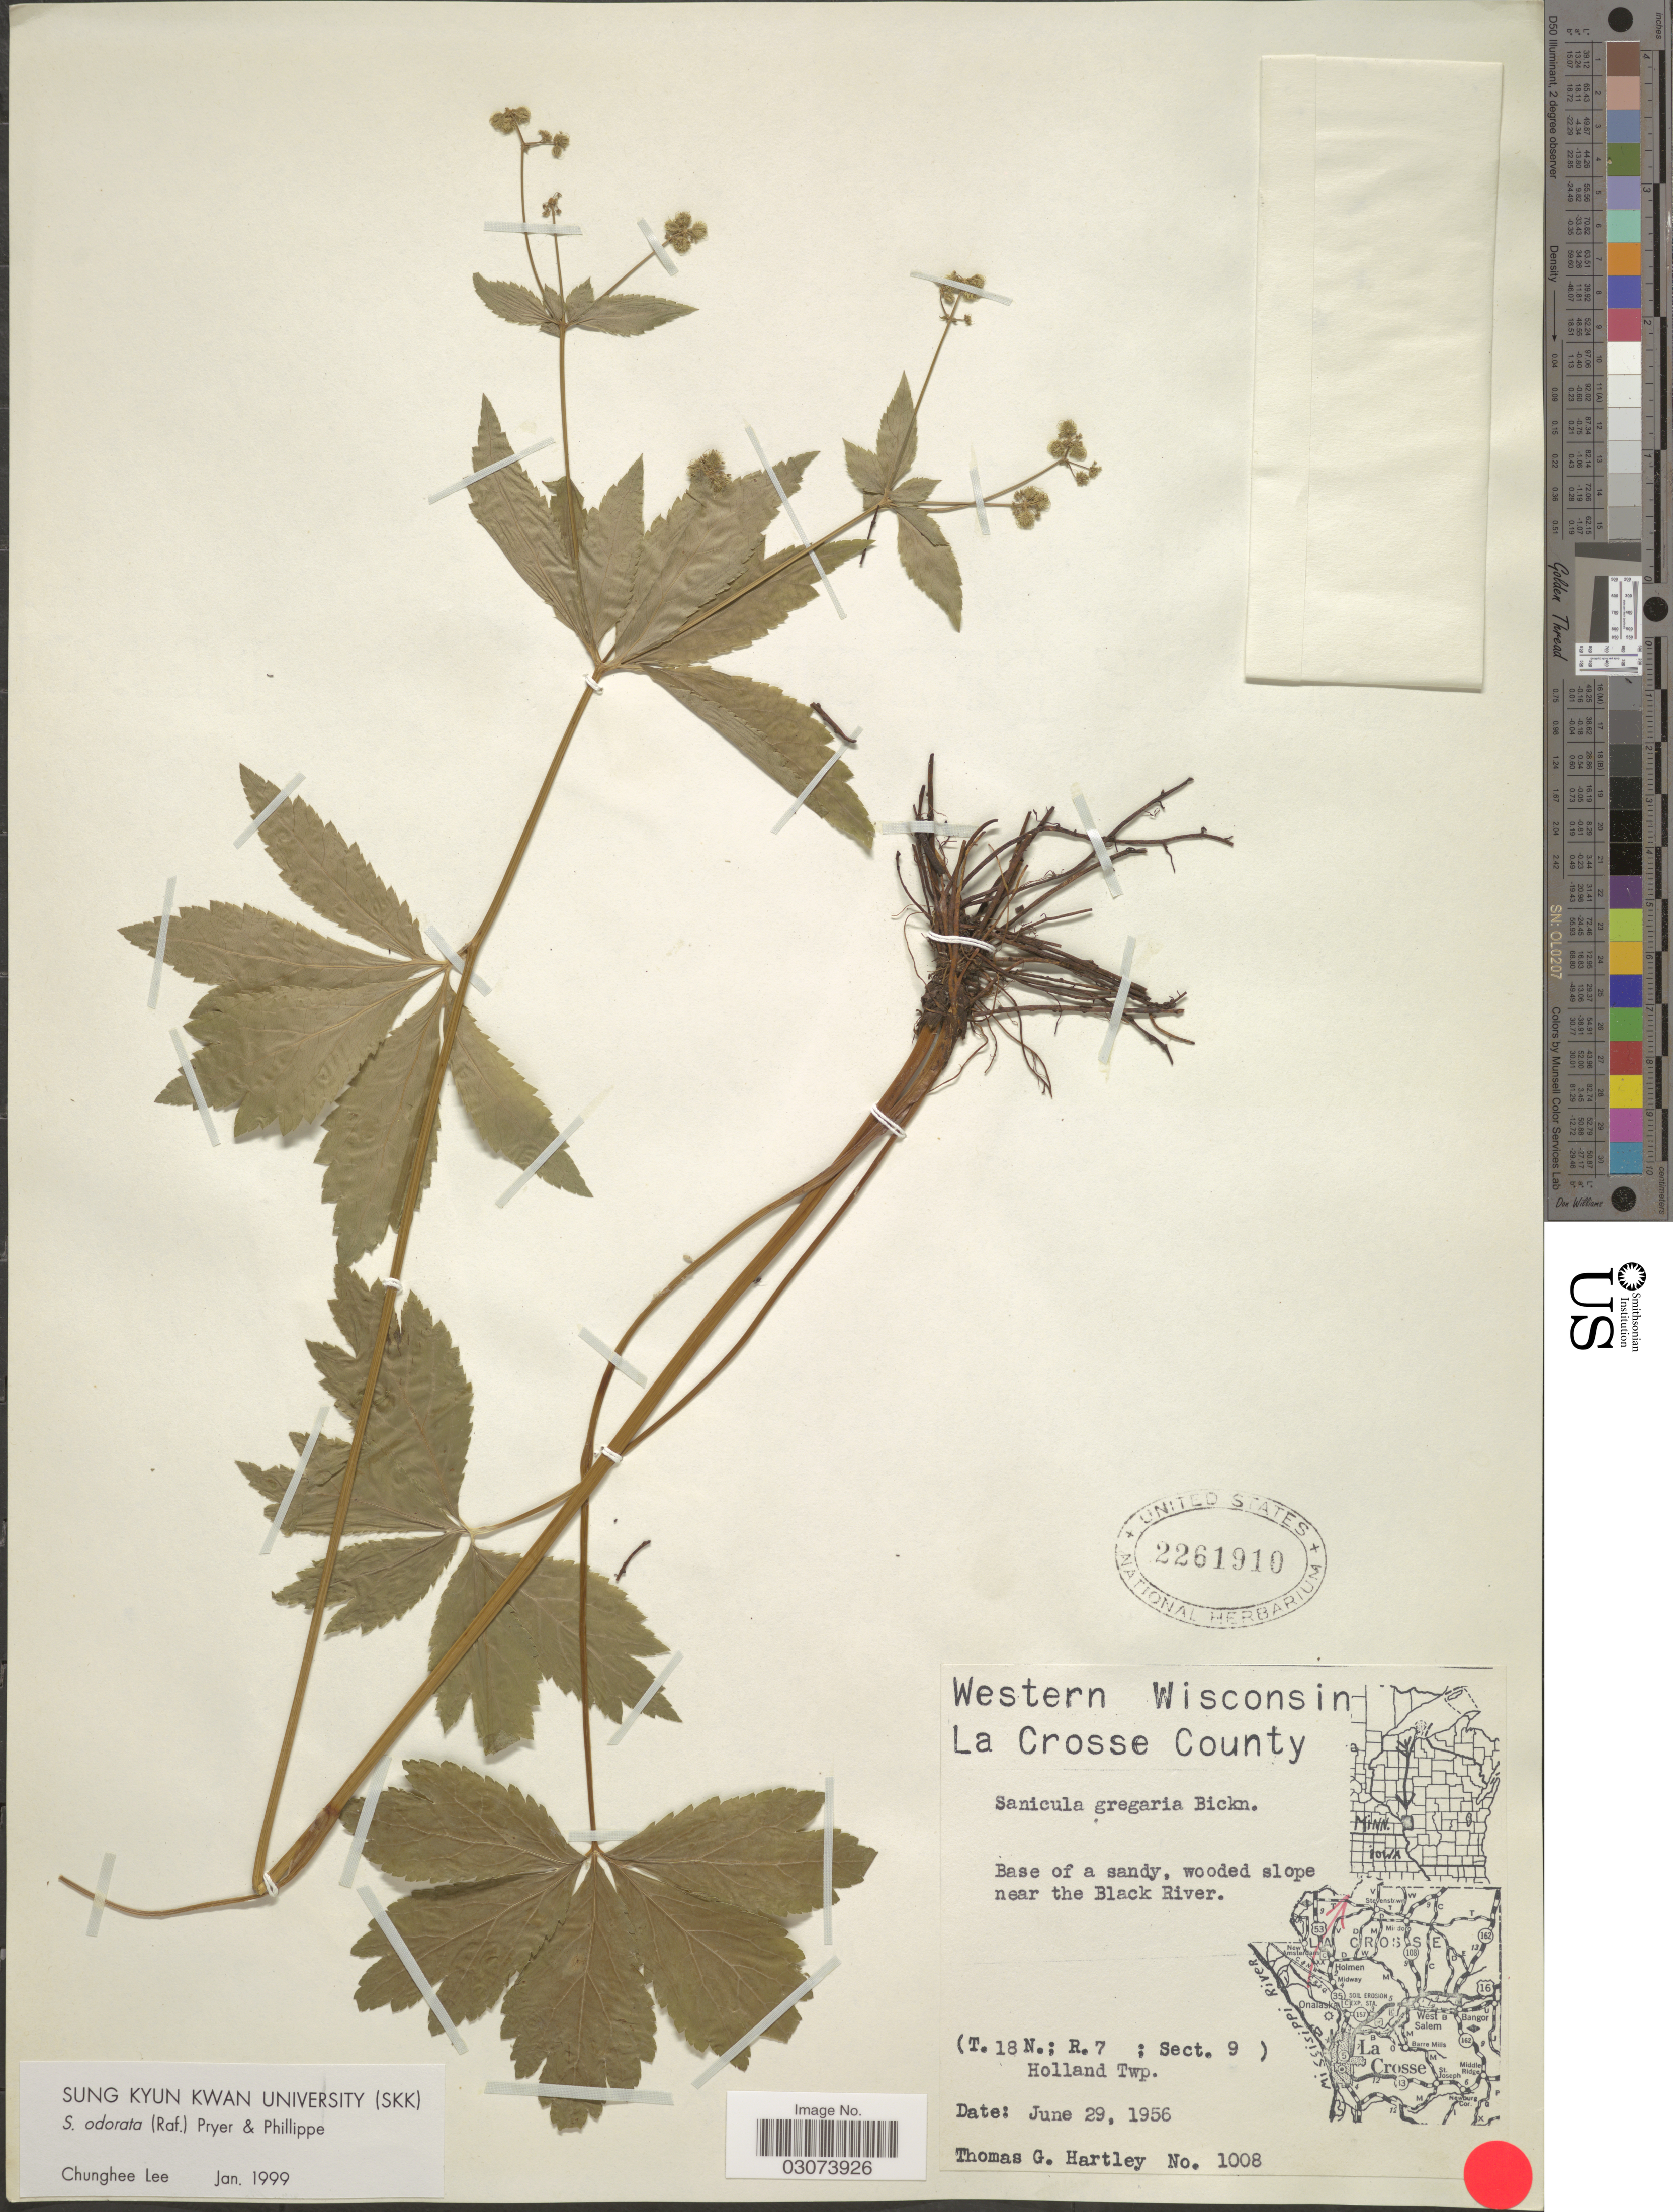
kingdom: Plantae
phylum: Tracheophyta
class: Magnoliopsida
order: Apiales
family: Apiaceae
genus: Sanicula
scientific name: Sanicula odorata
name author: (Raf.) Pryer & Phillippe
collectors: T. G. Hartley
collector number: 1008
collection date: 1956-06-29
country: United States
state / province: Wisconsin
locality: Western Wisconsin. La Crosse County. Base of a sandy, wooded slope near the Black River (T.18N.; R.7; Sect. 9). Holland Twp.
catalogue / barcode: US 2261910